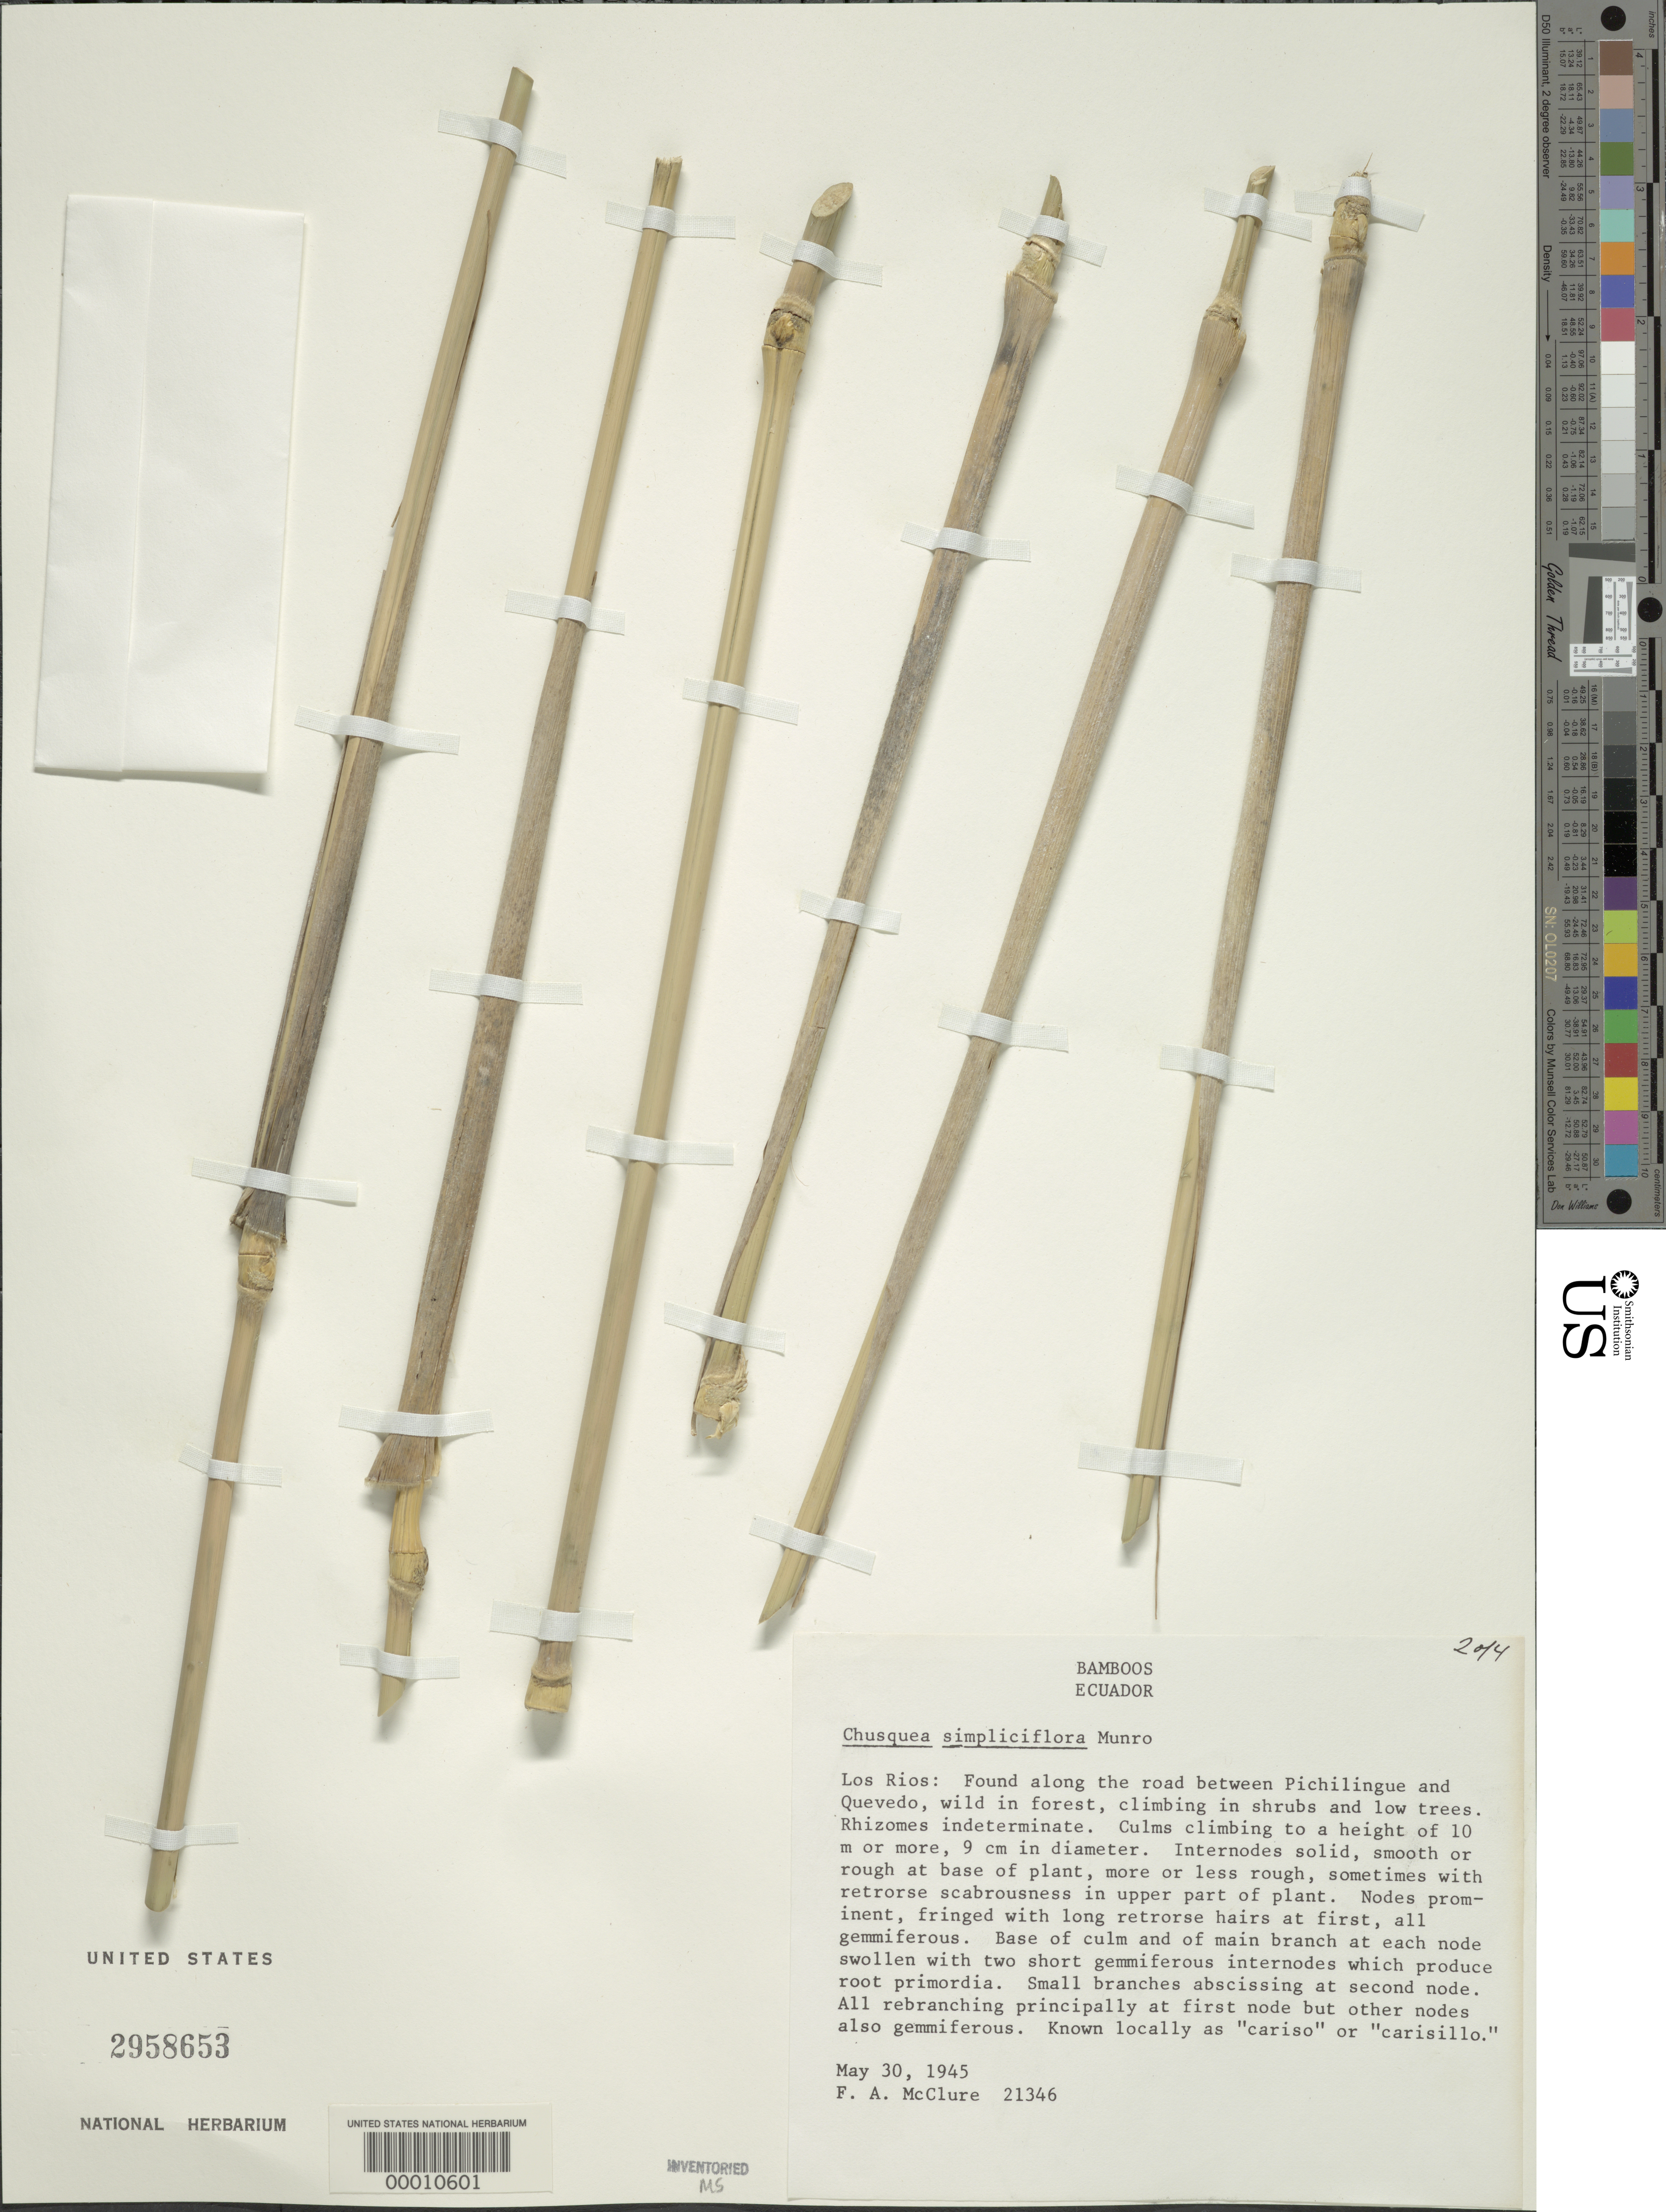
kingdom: Plantae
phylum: Tracheophyta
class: Liliopsida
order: Poales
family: Poaceae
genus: Chusquea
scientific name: Chusquea simpliciflora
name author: Munro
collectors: F. A. McClure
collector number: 21346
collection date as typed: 30 May 1945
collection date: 1945-05-30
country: Ecuador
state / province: Los Ríos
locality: Pichilingue, Quevedo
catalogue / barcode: US 2958653